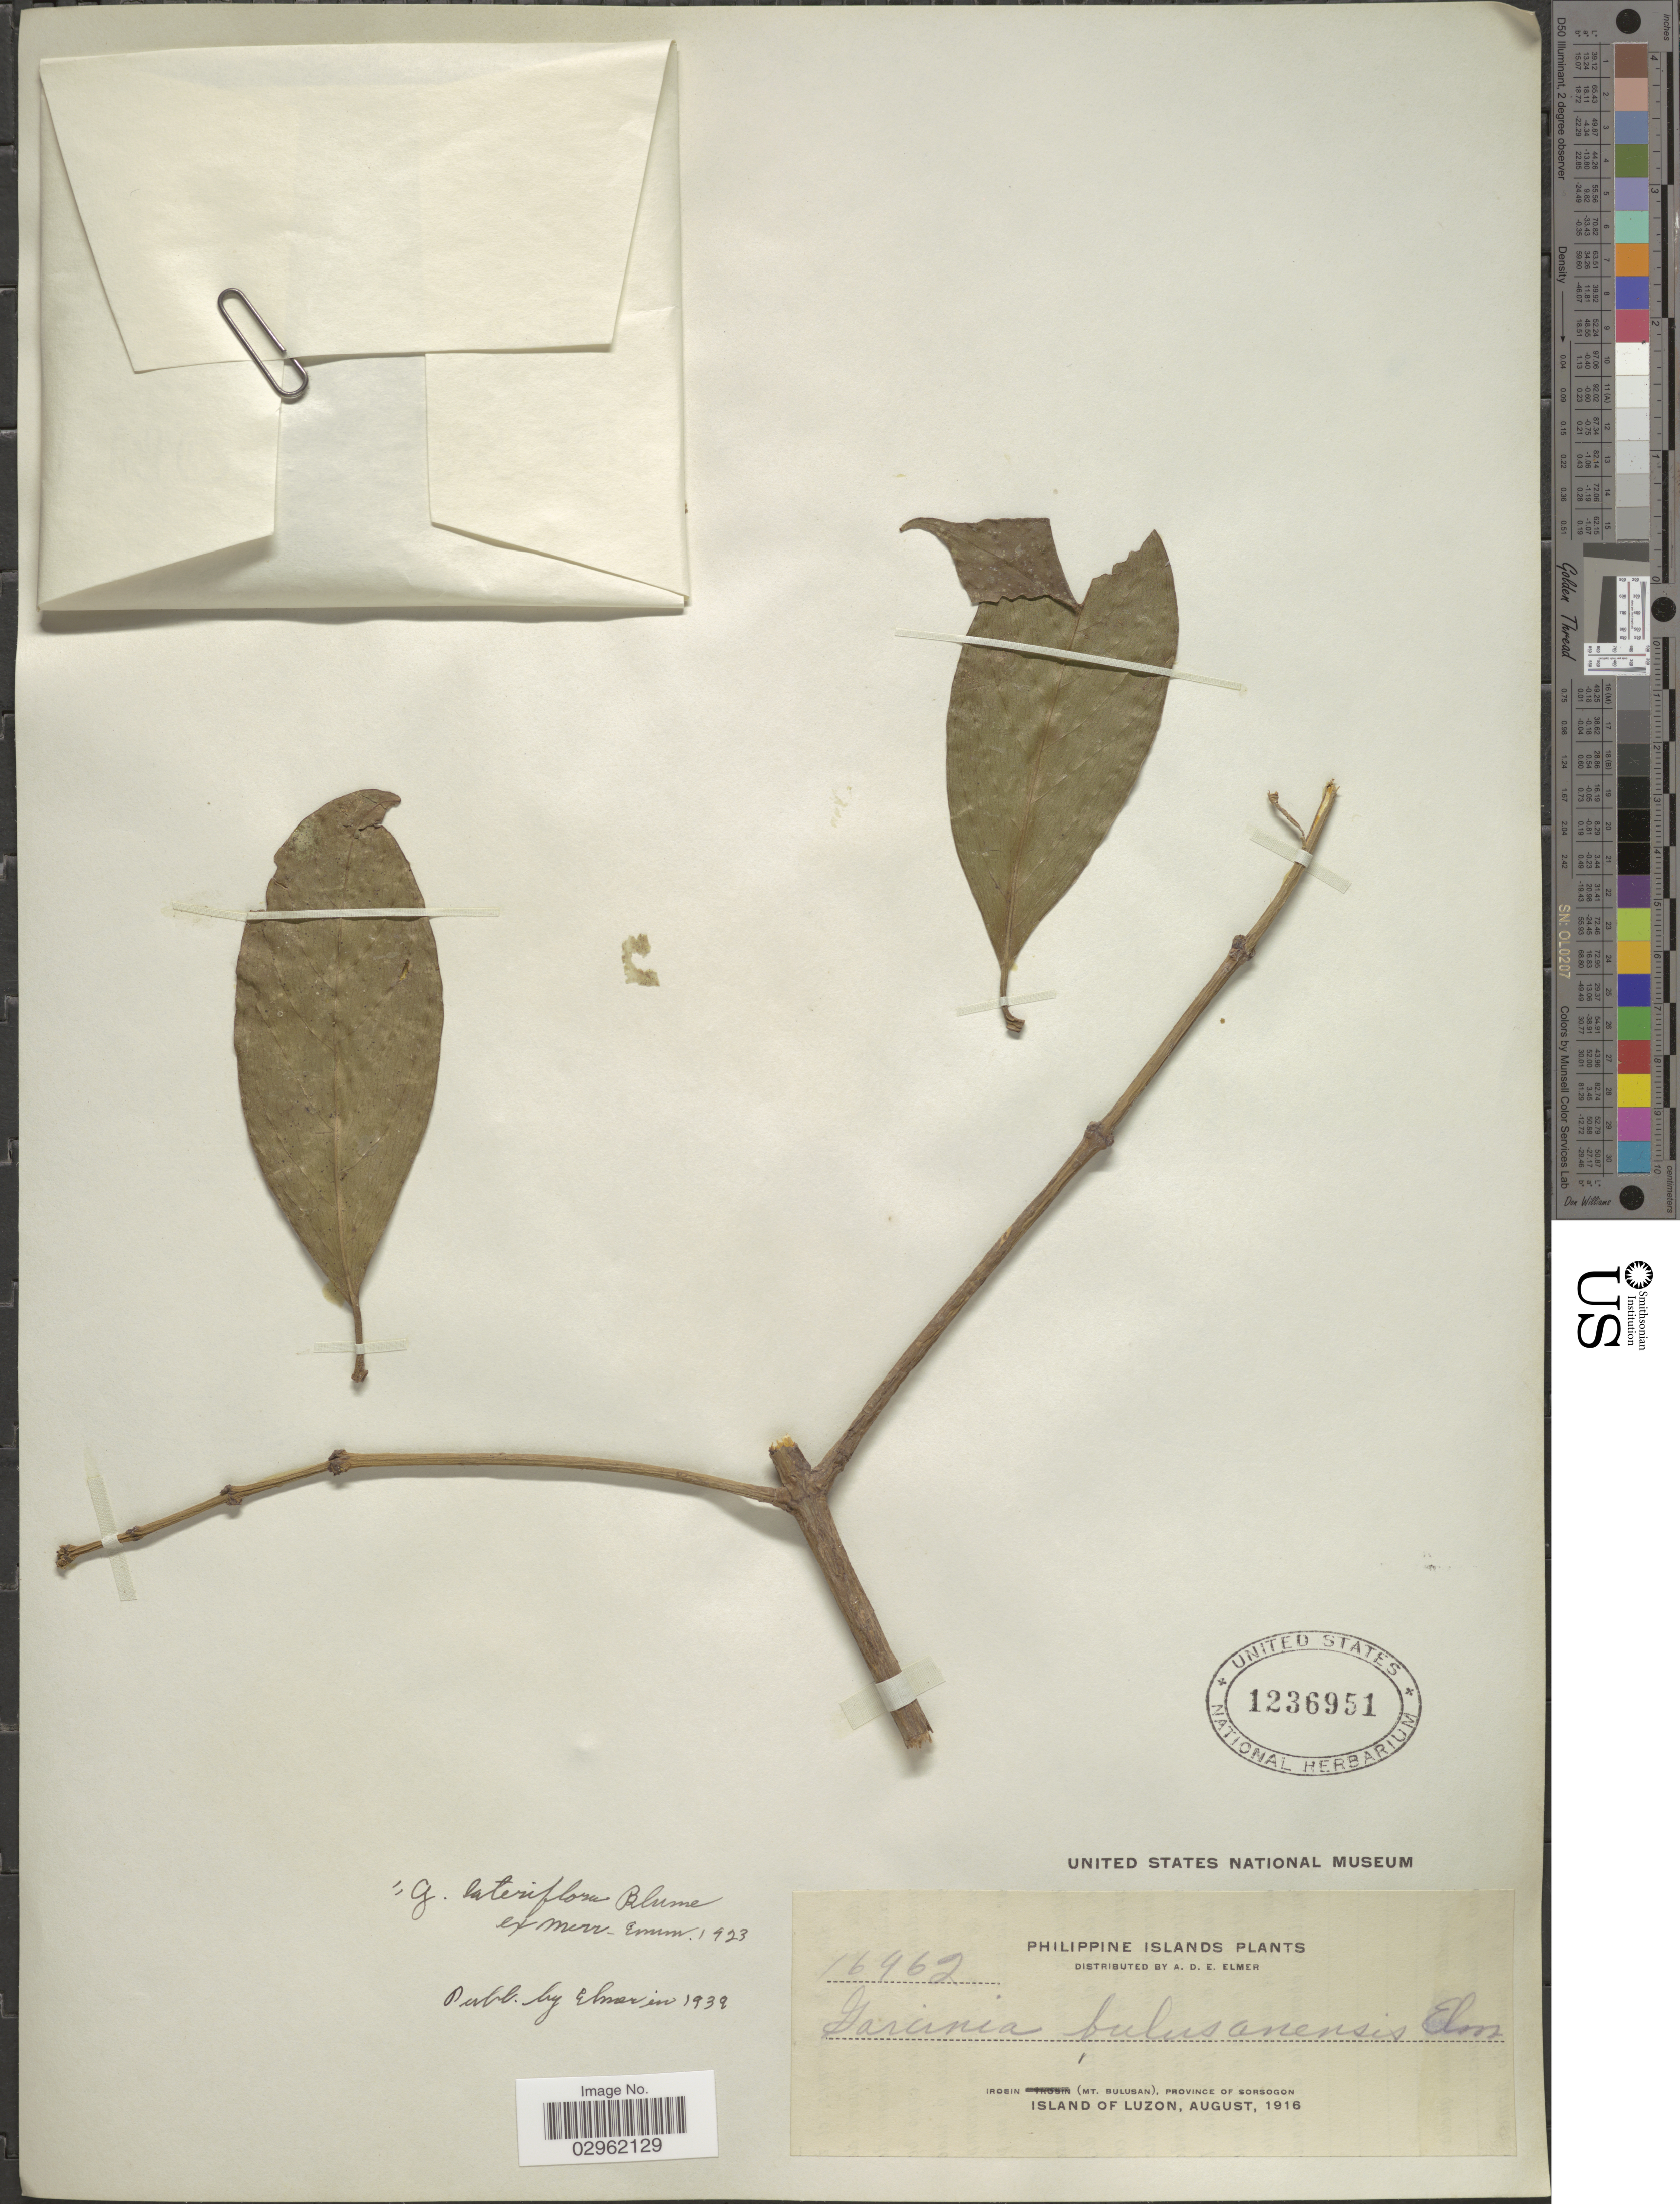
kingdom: Plantae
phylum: Tracheophyta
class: Magnoliopsida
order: Malpighiales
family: Clusiaceae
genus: Garcinia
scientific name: Garcinia lateriflora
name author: Blume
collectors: A. D. E. Elmer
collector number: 16462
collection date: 1916-08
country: Philippines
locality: Philippine Islands. Irosin (Mt. Bulusan), Province of Sorsogon. Island of Luzon.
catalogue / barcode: US 1236951